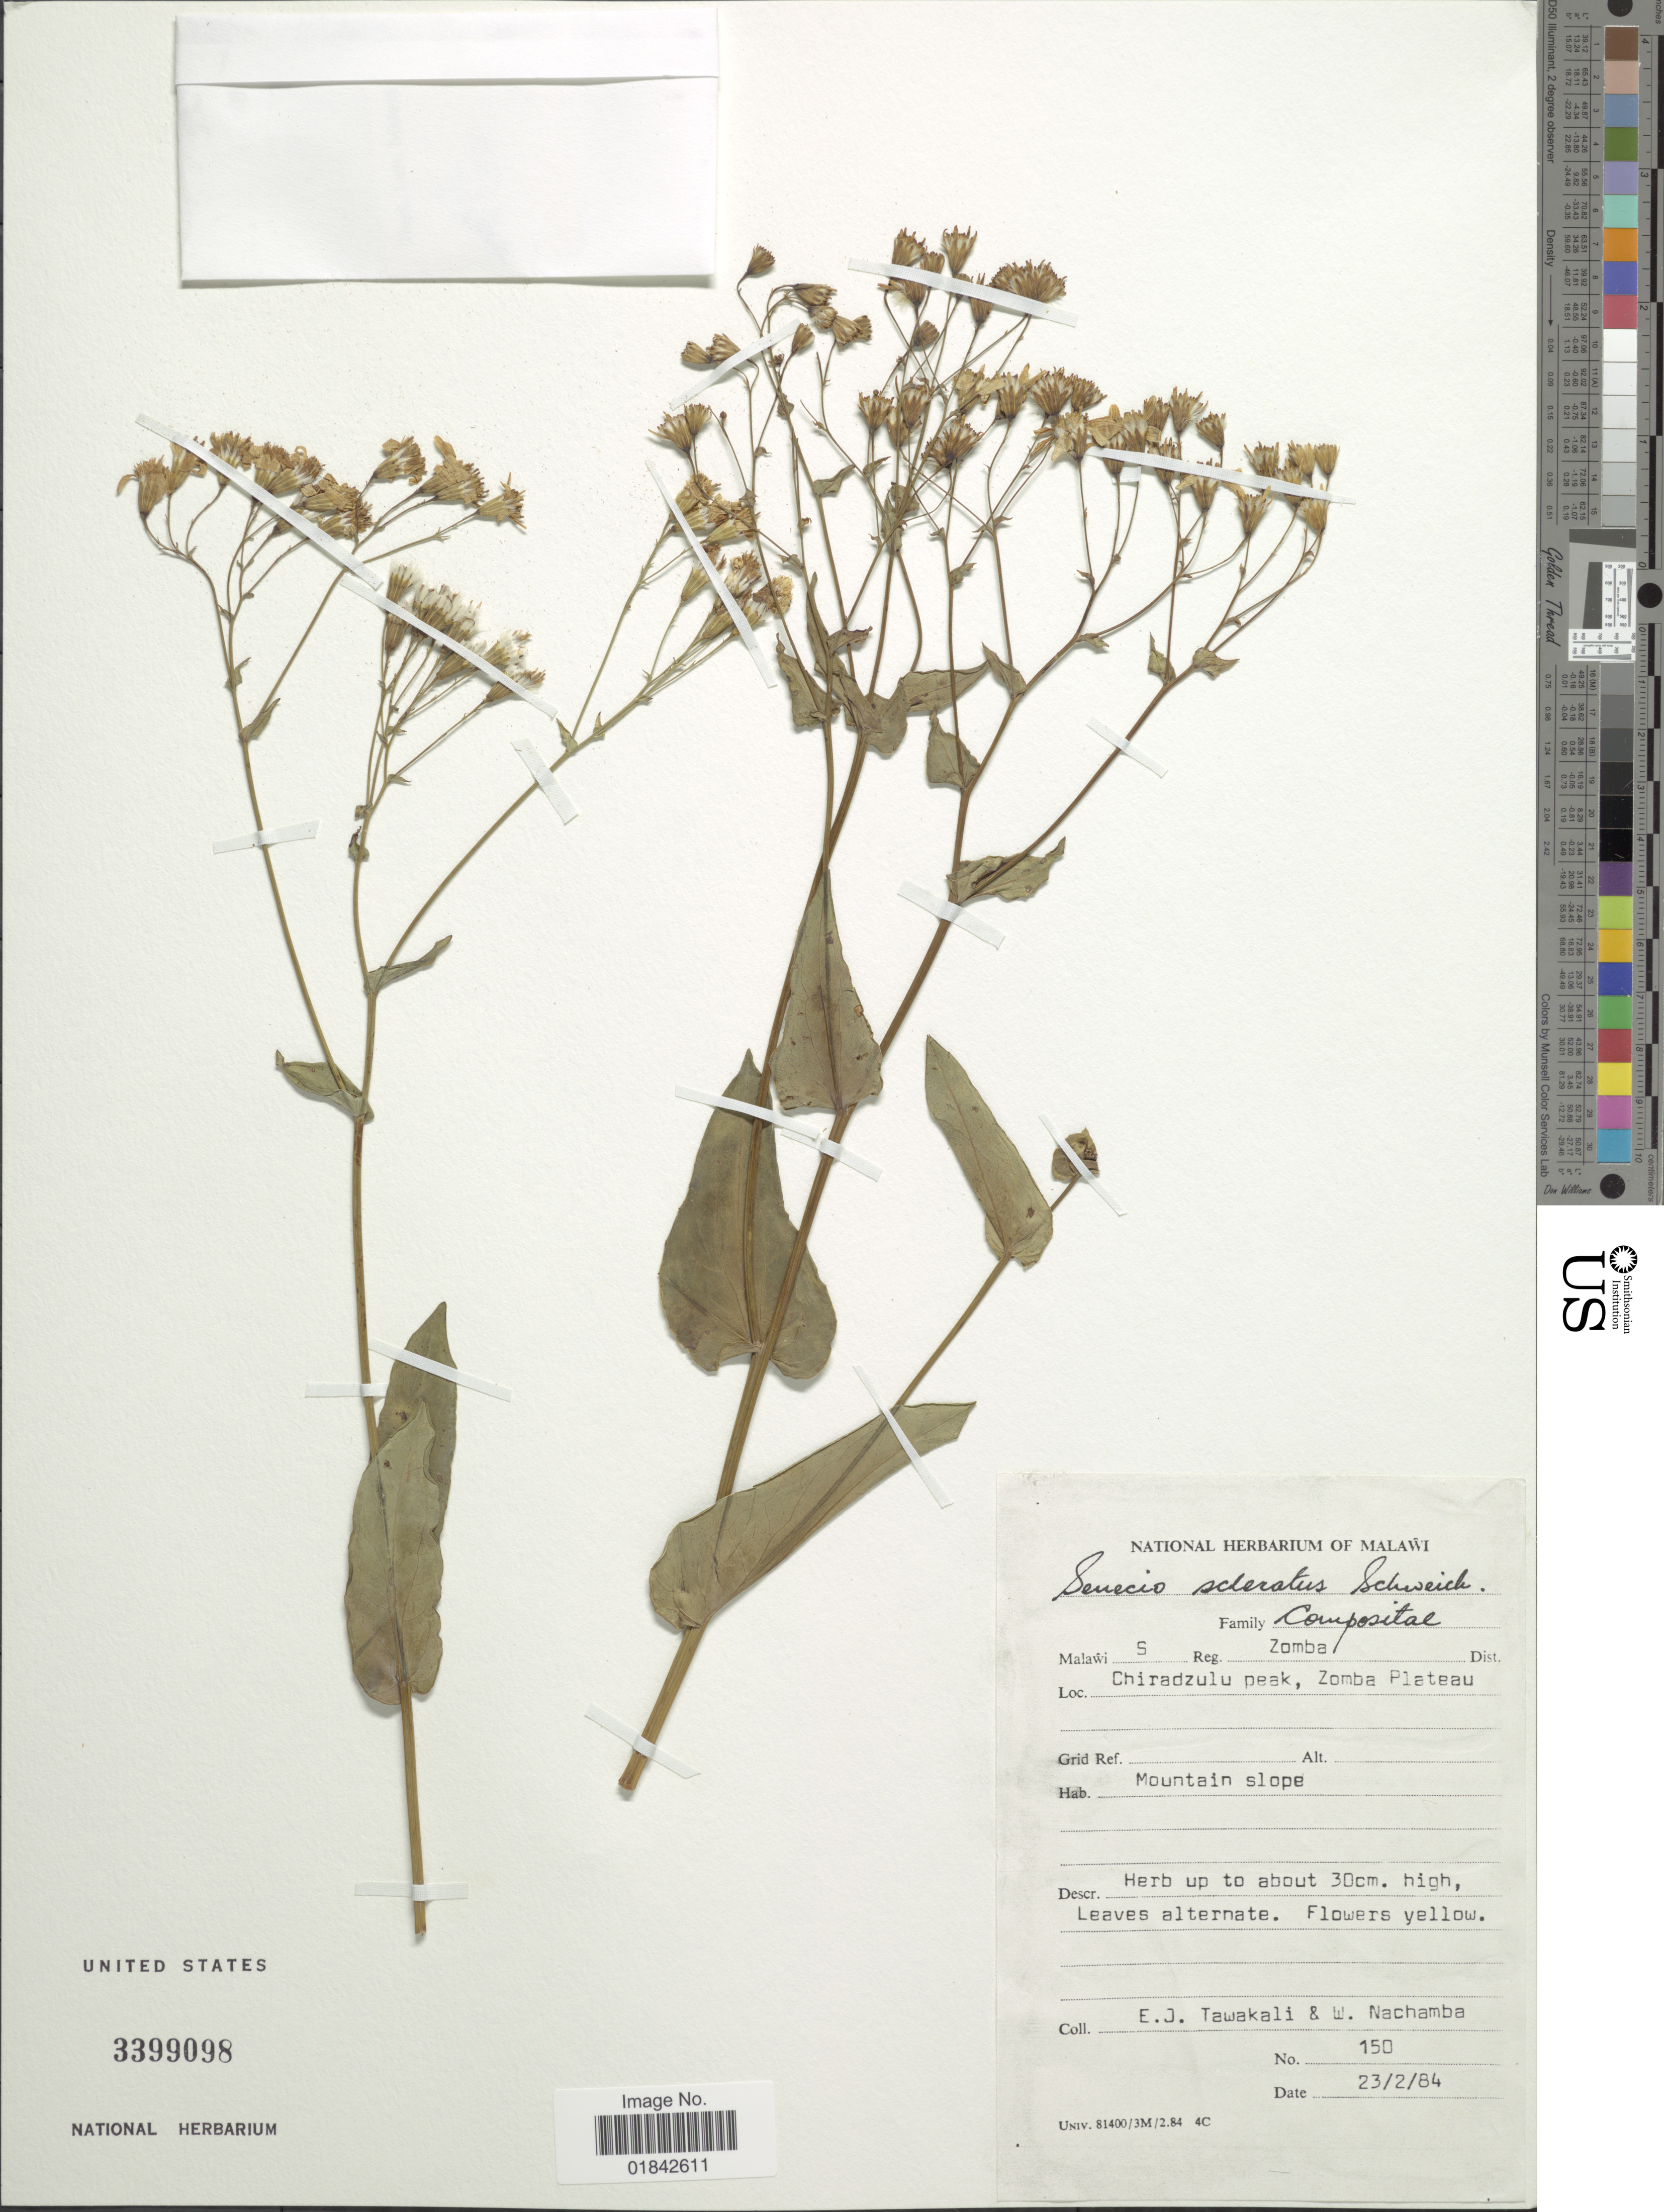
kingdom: Plantae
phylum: Tracheophyta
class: Magnoliopsida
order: Asterales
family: Asteraceae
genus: Senecio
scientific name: Senecio scleratus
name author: Schweick.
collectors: E. Tawakali & W. Nachamba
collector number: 150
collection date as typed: Transcribed d/m/y: 23/2/84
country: Malawi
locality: Malawi S Reg. Zomba Dist., Chiradzulu peak, Zomba Plateau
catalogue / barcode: US 3399098